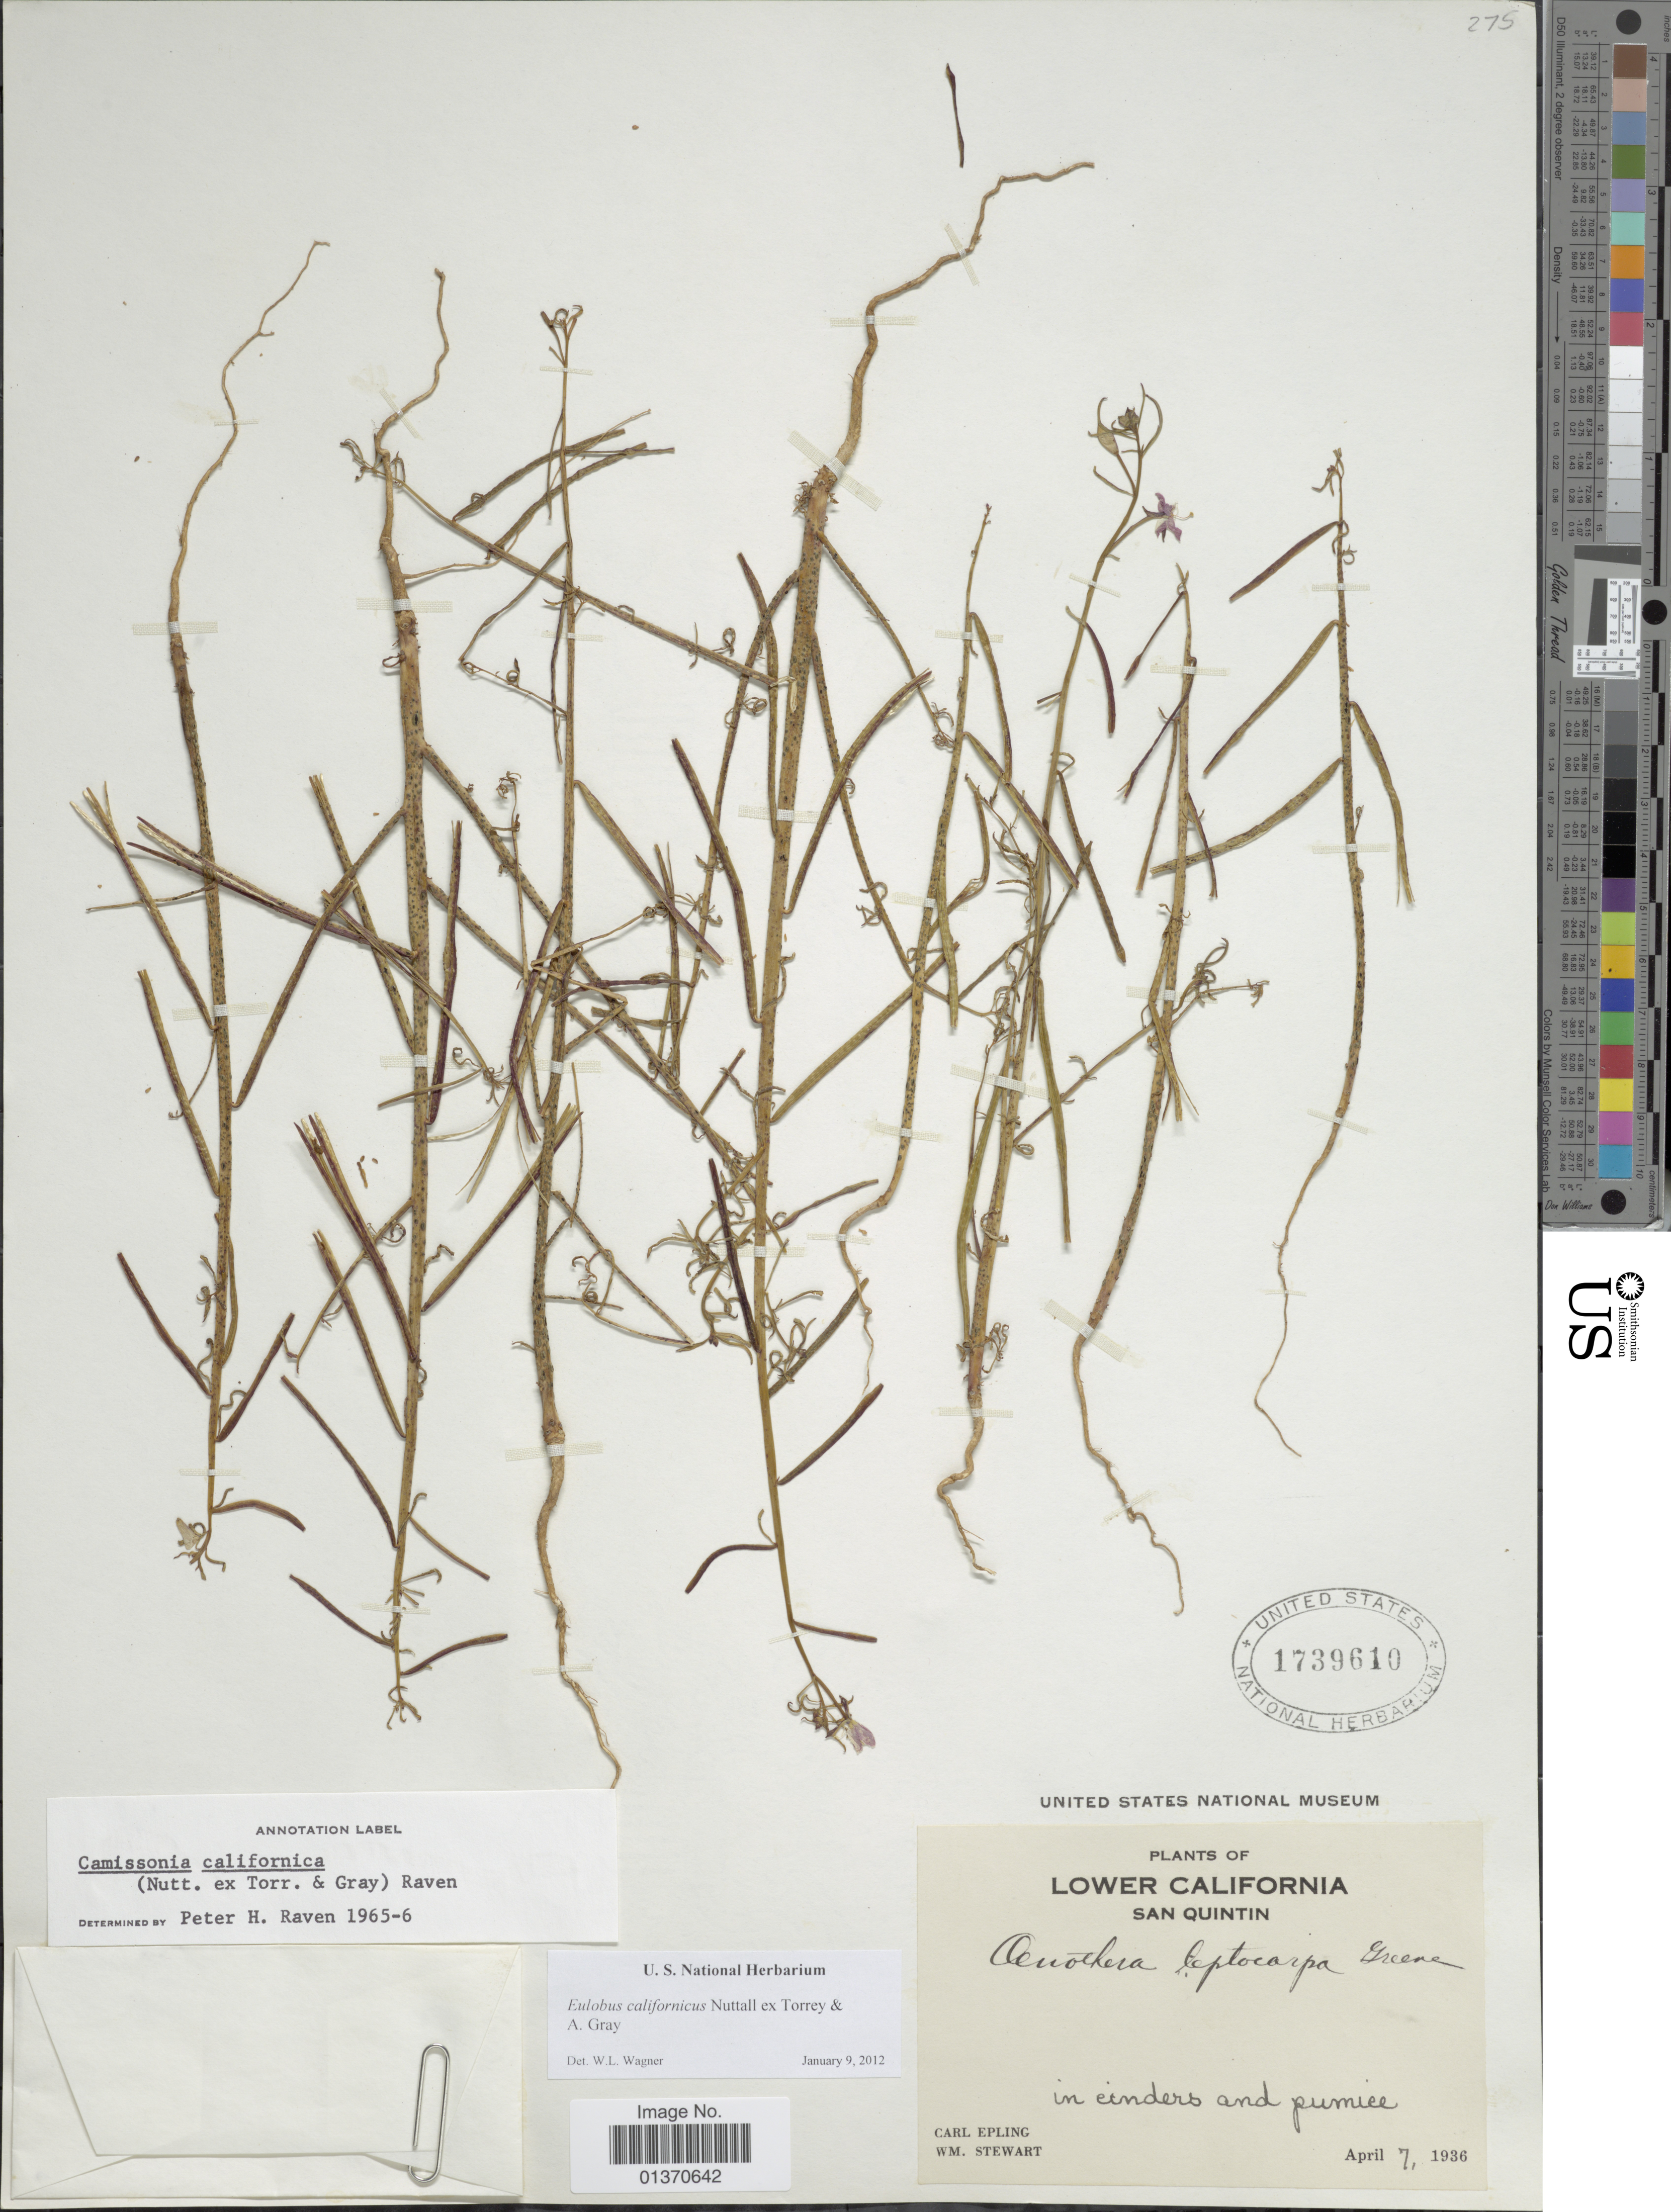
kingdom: Plantae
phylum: Tracheophyta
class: Magnoliopsida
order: Myrtales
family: Onagraceae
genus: Eulobus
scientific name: Eulobus californicus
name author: Nutt. ex Torr. & A. Gray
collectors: C. C. Epling & W. Stewart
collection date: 1936-04-07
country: Mexico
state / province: Baja California Norte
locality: San Quintin, in einders and pumice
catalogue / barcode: US 1739610